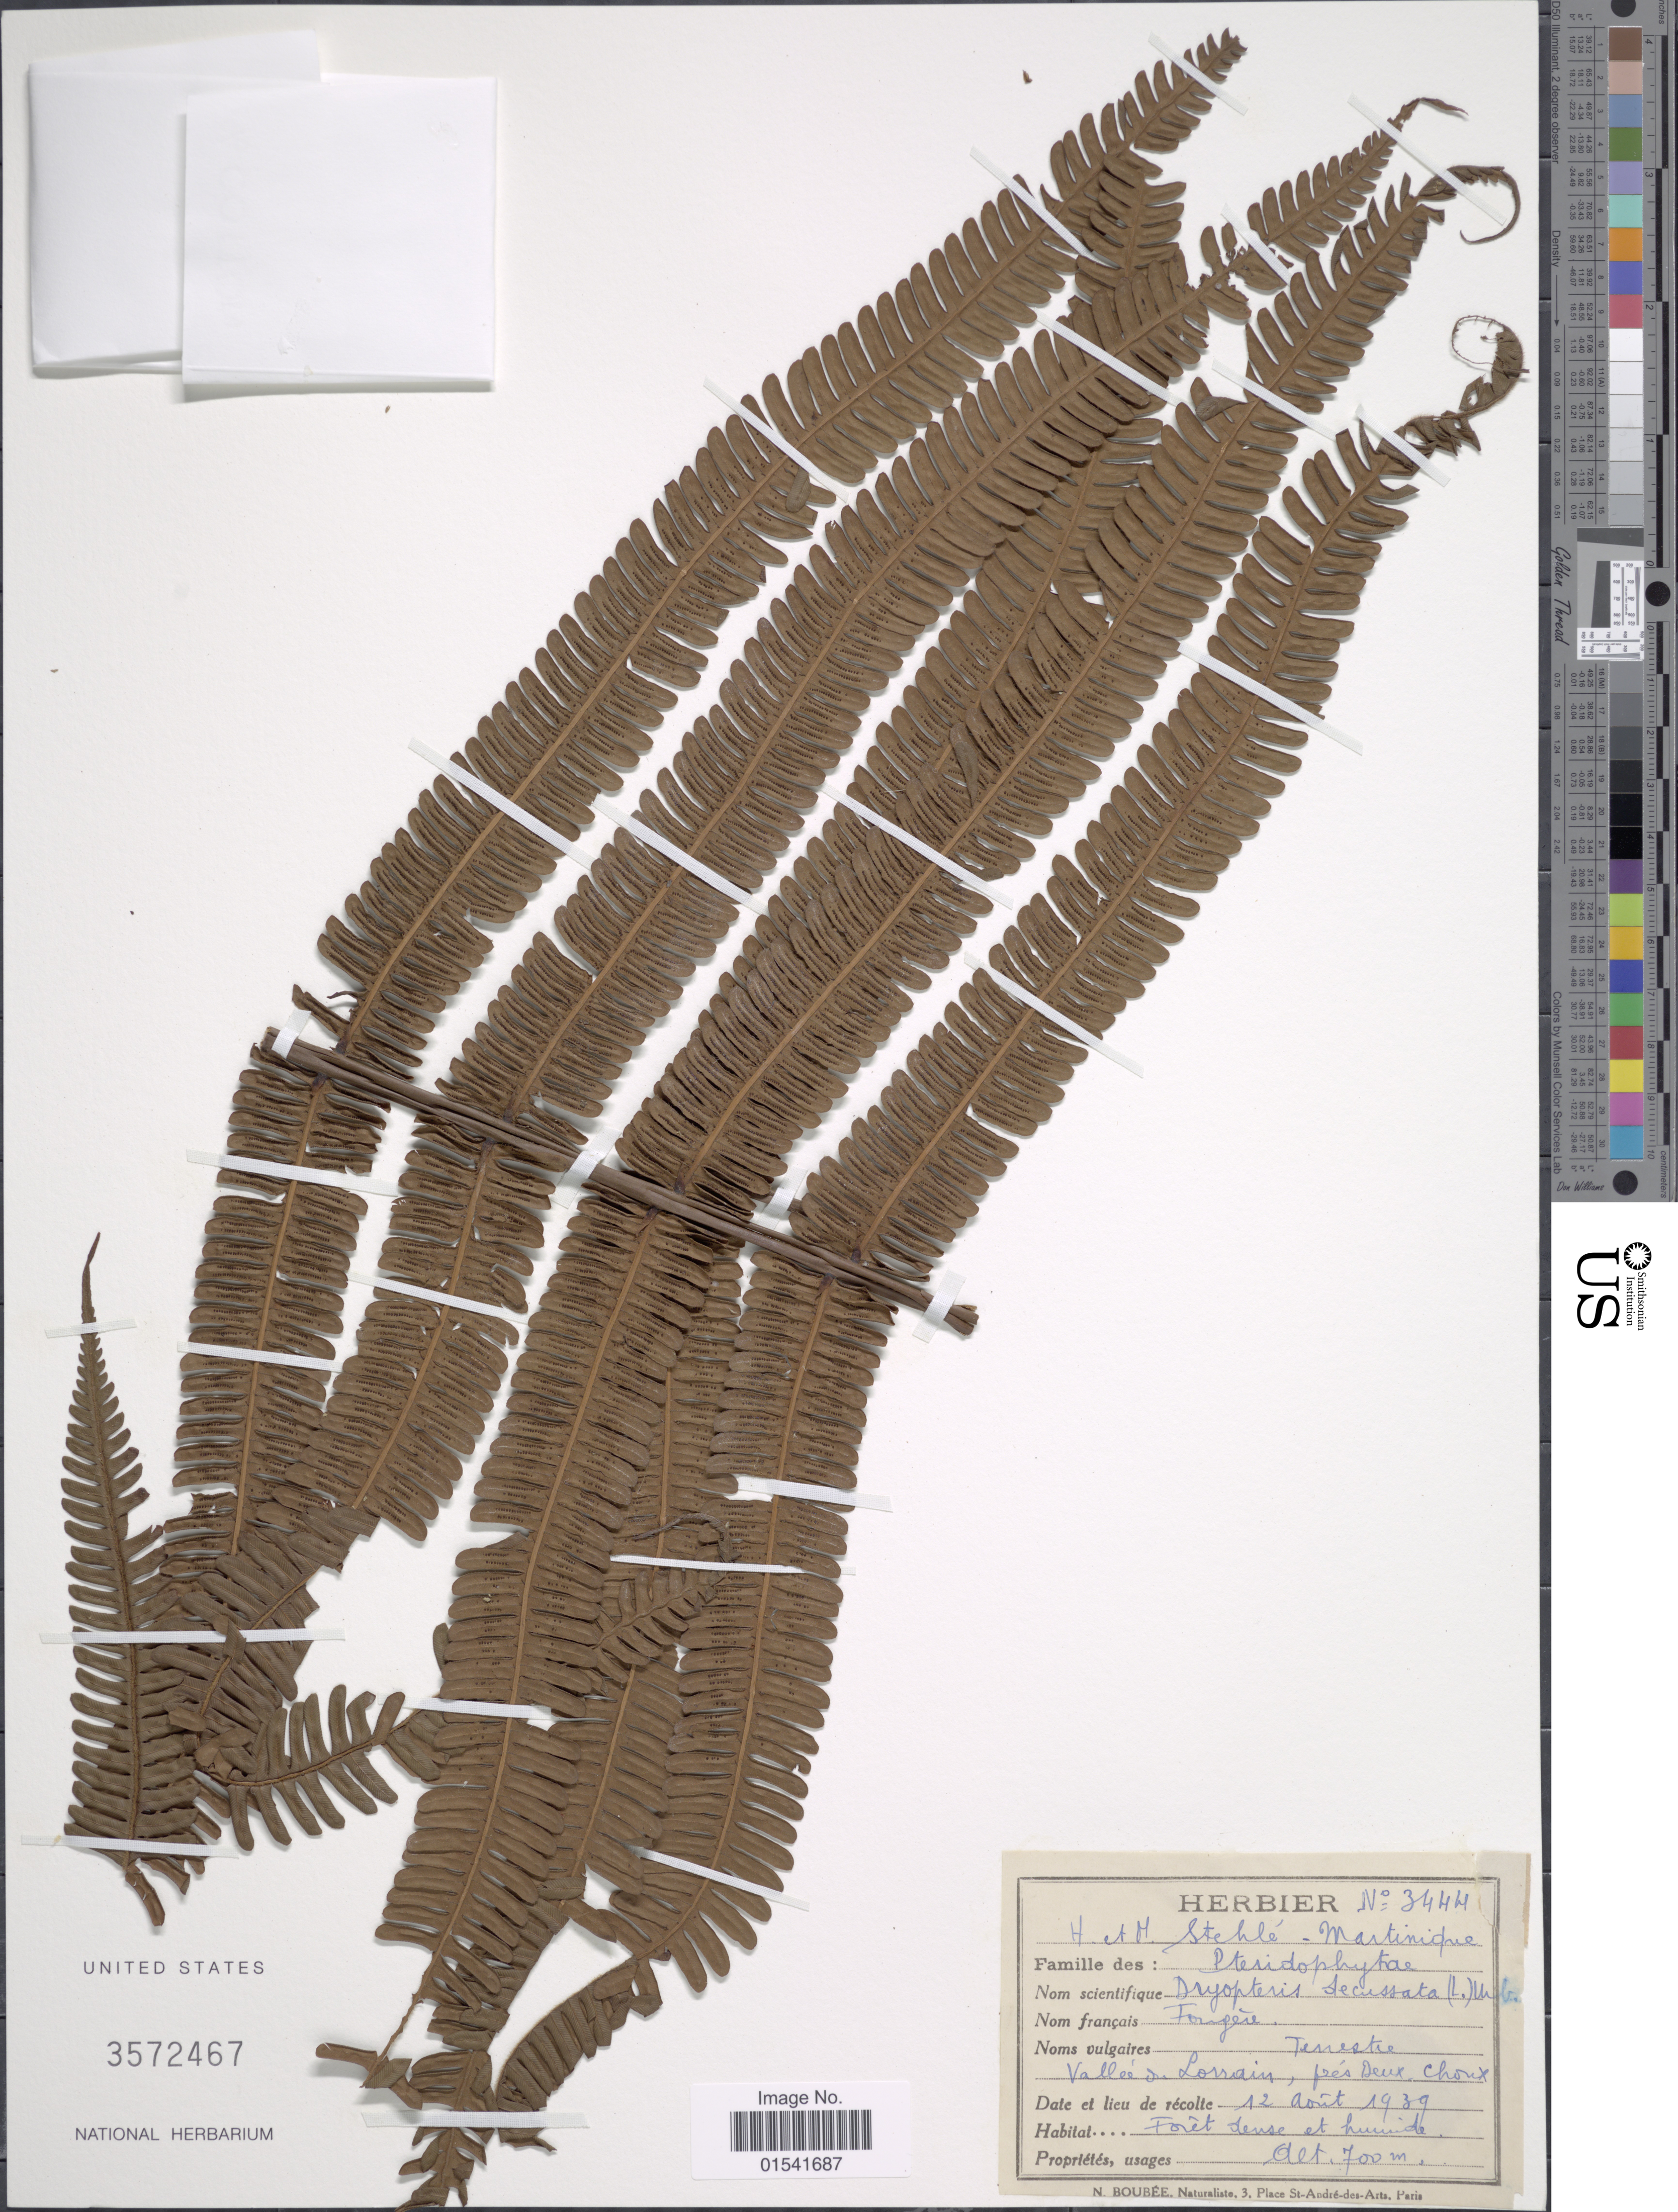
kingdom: Plantae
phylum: Tracheophyta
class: Polypodiopsida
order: Polypodiales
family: Thelypteridaceae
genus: Steiropteris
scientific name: Steiropteris decussata (L.) comb. nov., ined. 2015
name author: (L.)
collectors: H. Stehlé & M. Stehlé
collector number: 3444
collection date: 1939-08-12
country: Martinique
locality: Valleé du Lorrain, prés Deux, Choux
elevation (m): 700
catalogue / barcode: US 3572467